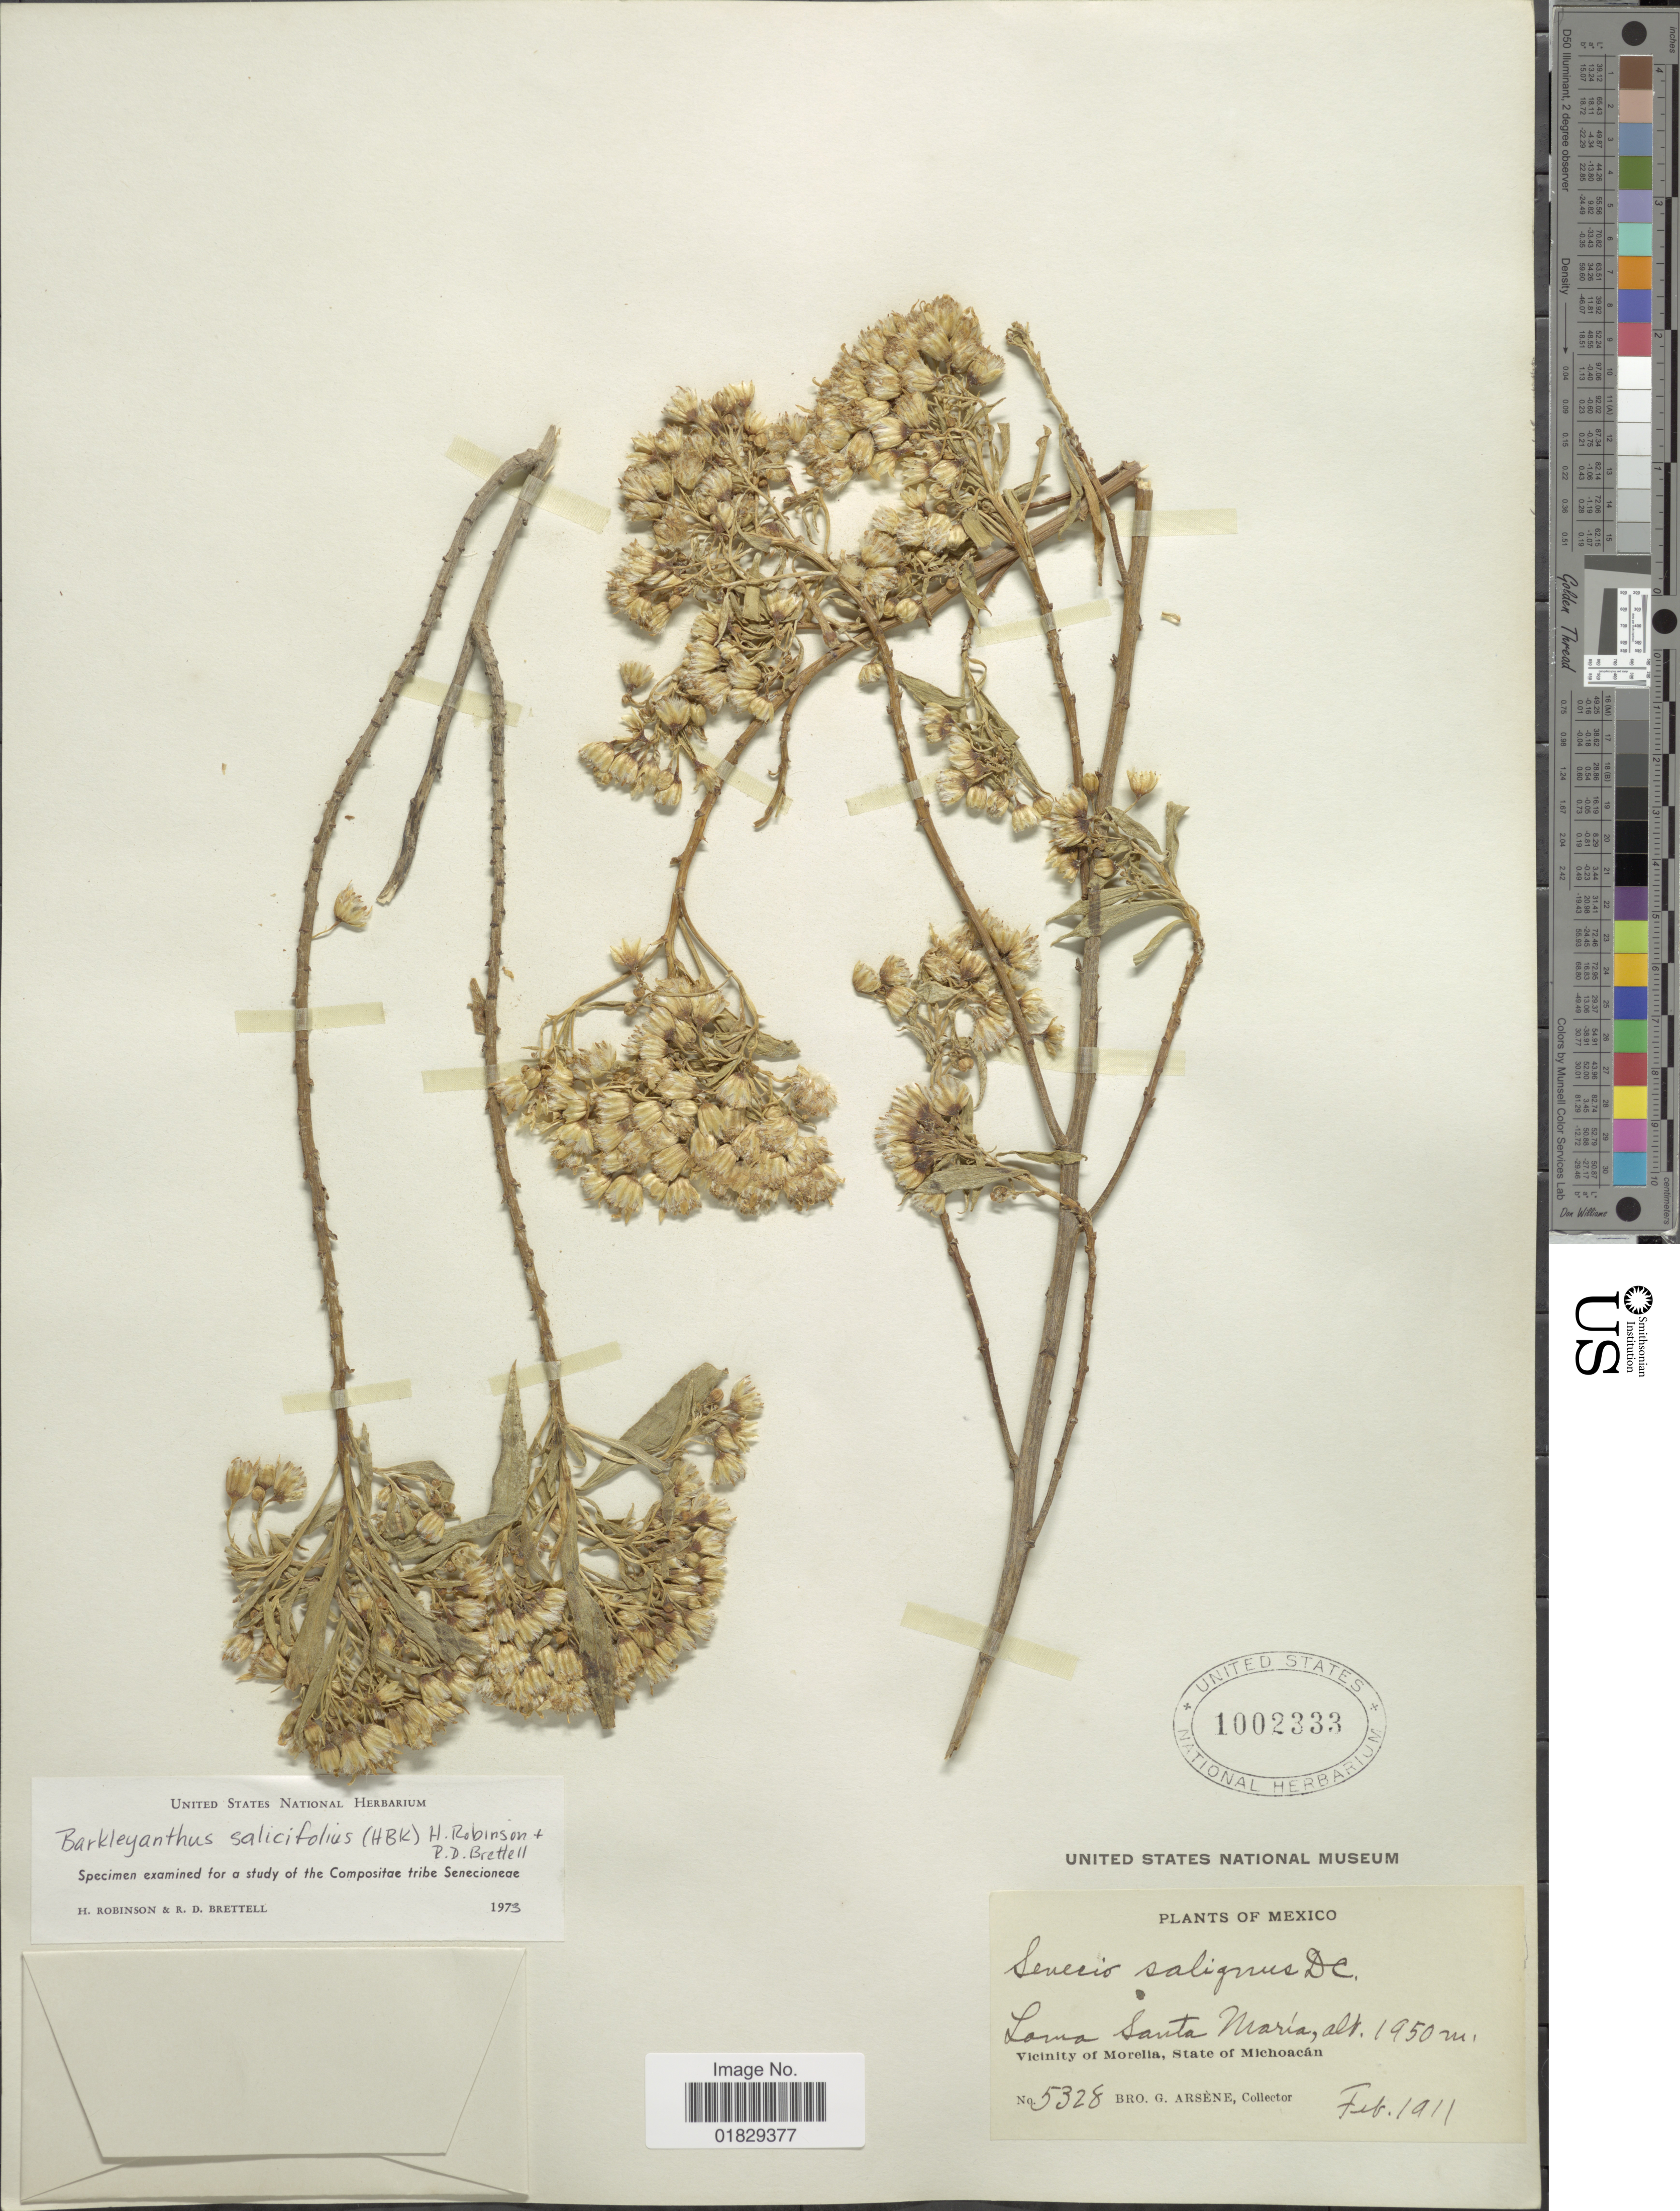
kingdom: Plantae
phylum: Tracheophyta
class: Magnoliopsida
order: Asterales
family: Asteraceae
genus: Barkleyanthus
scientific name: Barkleyanthus salicifolius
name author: (Kunth) H. Rob. & Brettell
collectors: Bro. G. Arsène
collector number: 5328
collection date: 1911-02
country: Mexico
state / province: Michoacán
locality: Loma Santa María. Vicinity of Morelia, State of Michoacán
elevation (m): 1950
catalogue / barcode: US 1002333